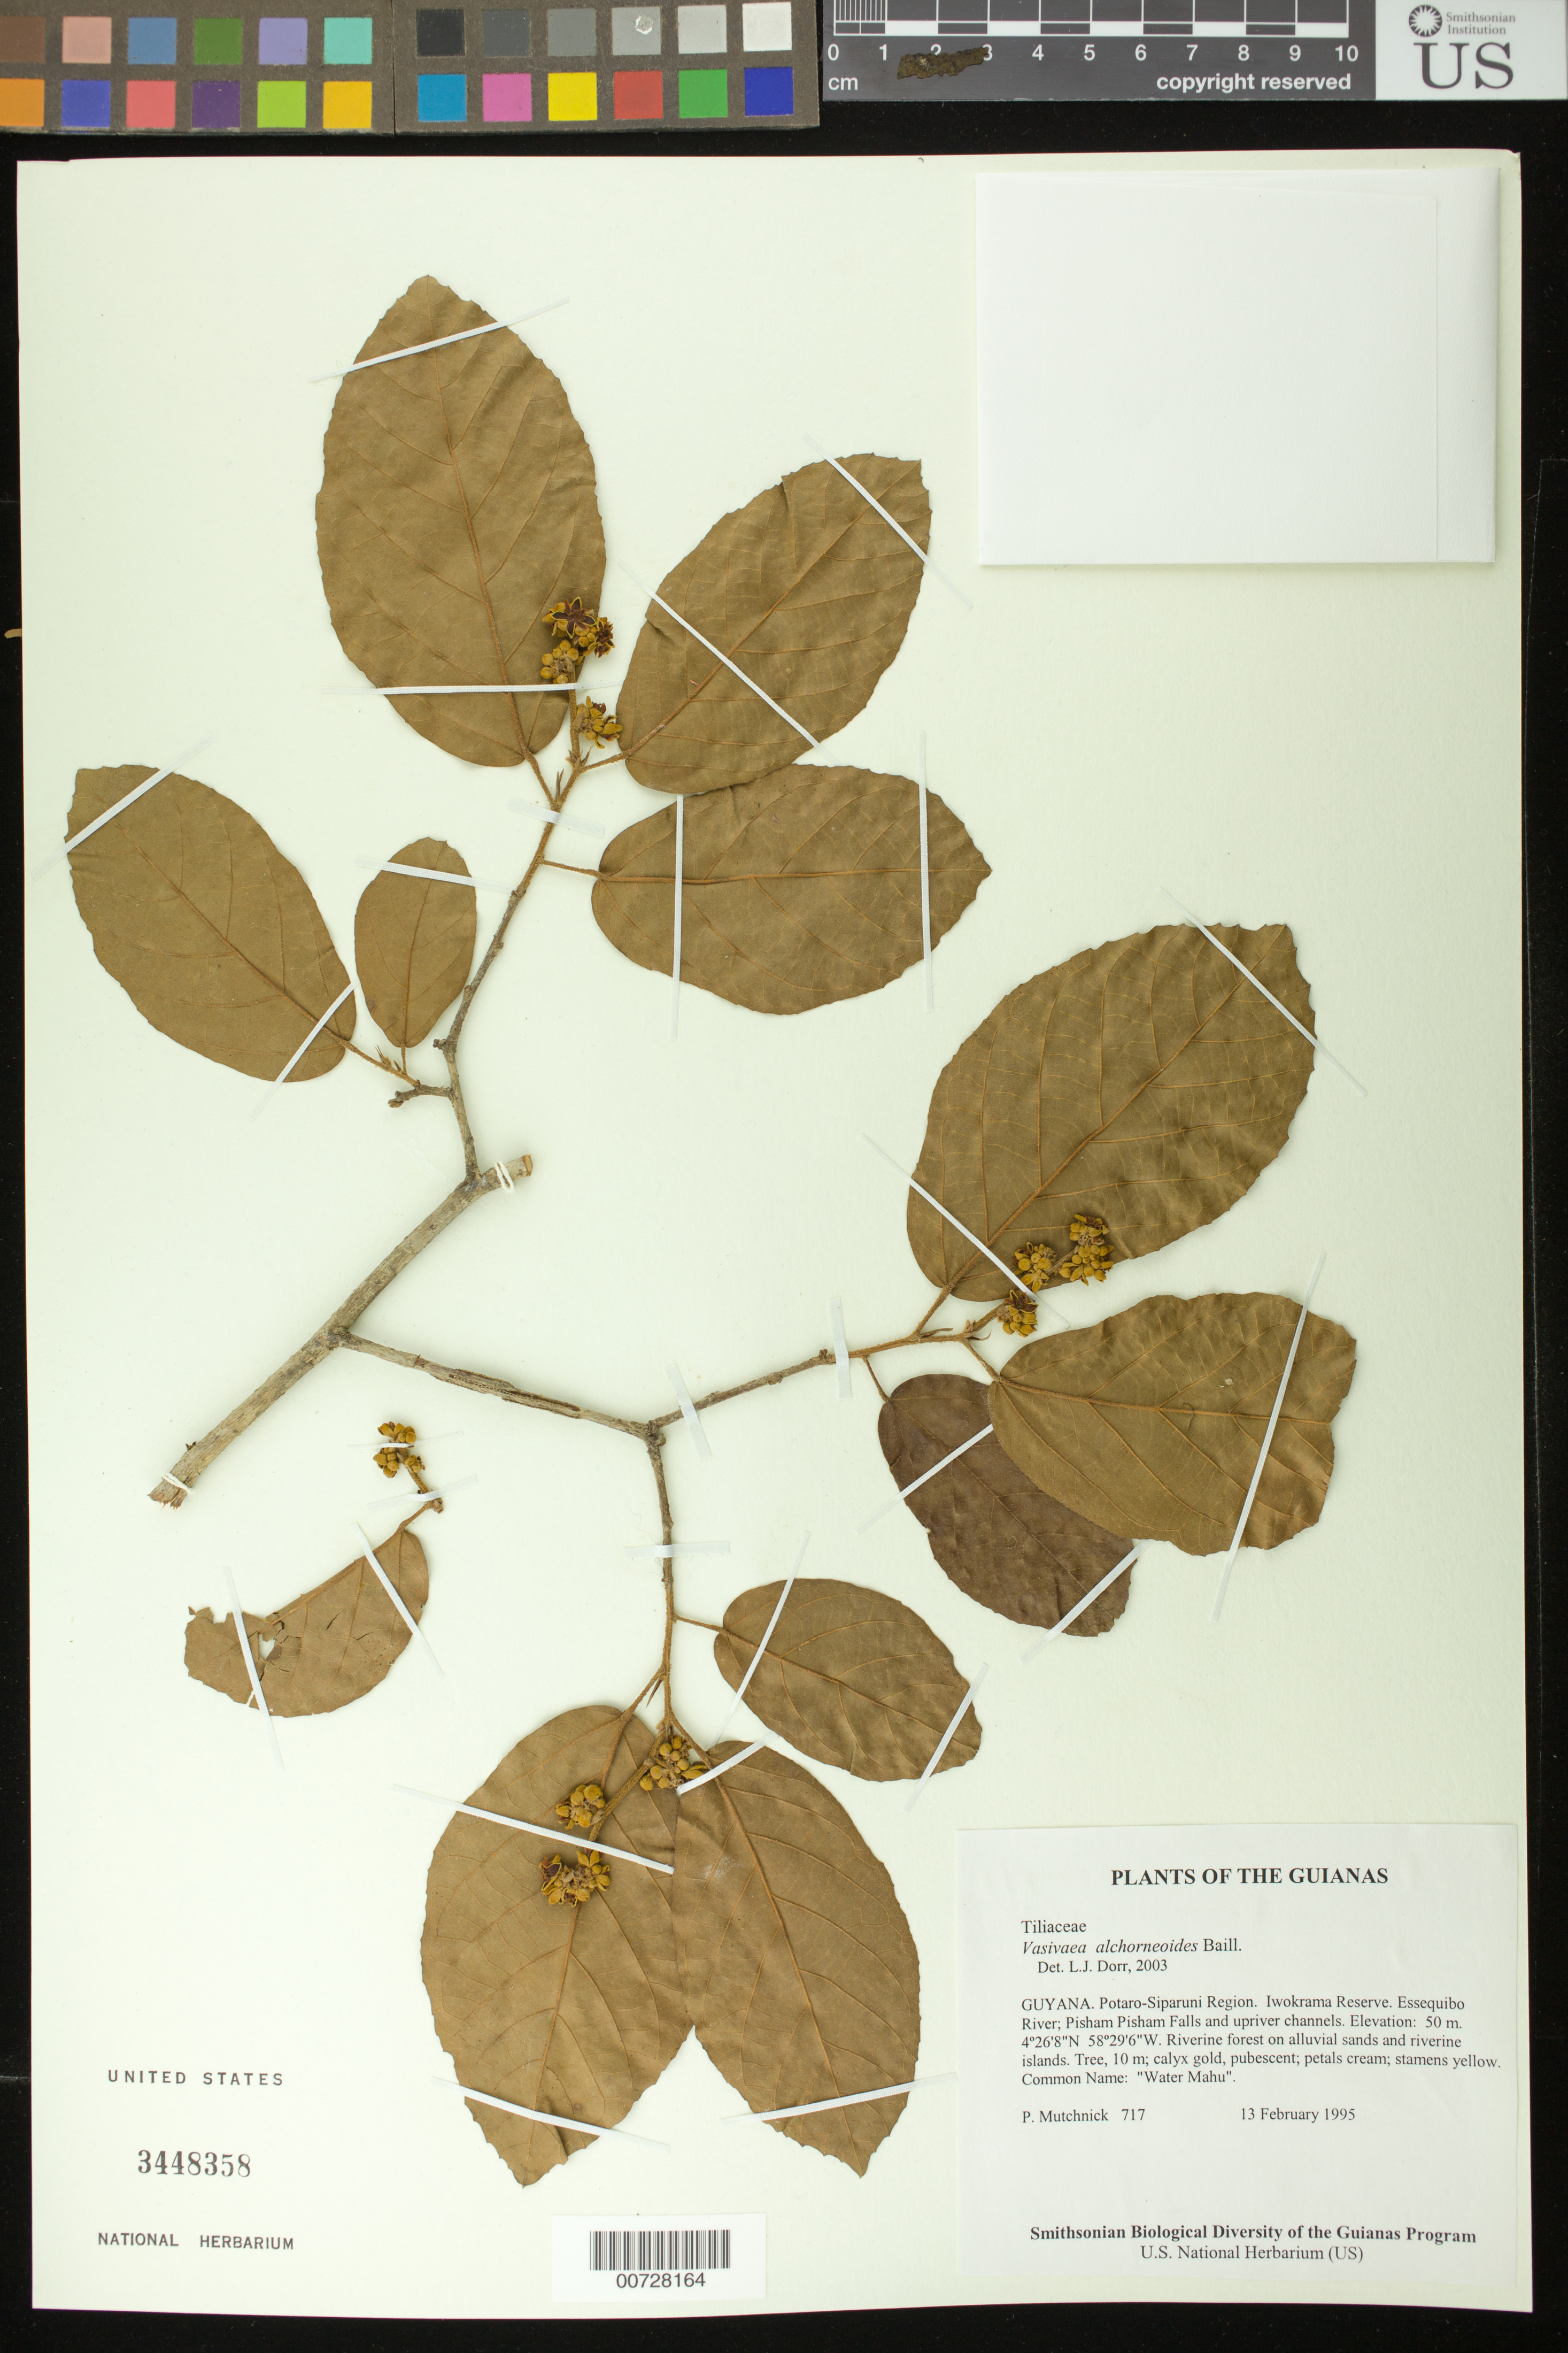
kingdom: Plantae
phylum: Tracheophyta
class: Magnoliopsida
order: Malvales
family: Malvaceae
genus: Vasivaea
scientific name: Vasivaea alchorneoides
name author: Baill.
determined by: Dorr, L. J., (BOT), Smithsonian Institution - National Museum of Natural History (UNITED STATES)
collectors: P. Mutchnick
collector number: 717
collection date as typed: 13 Feb 1995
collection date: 1995-02-13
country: Guyana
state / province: Potaro-Siparuni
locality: Iwokrama Reserve. Essequibo River; Pisham Pisham Falls and upriver channels.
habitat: Riverine forest on alluvial sands and riverine islands.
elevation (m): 50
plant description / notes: Common name: Water Mahu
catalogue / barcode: US 3448358